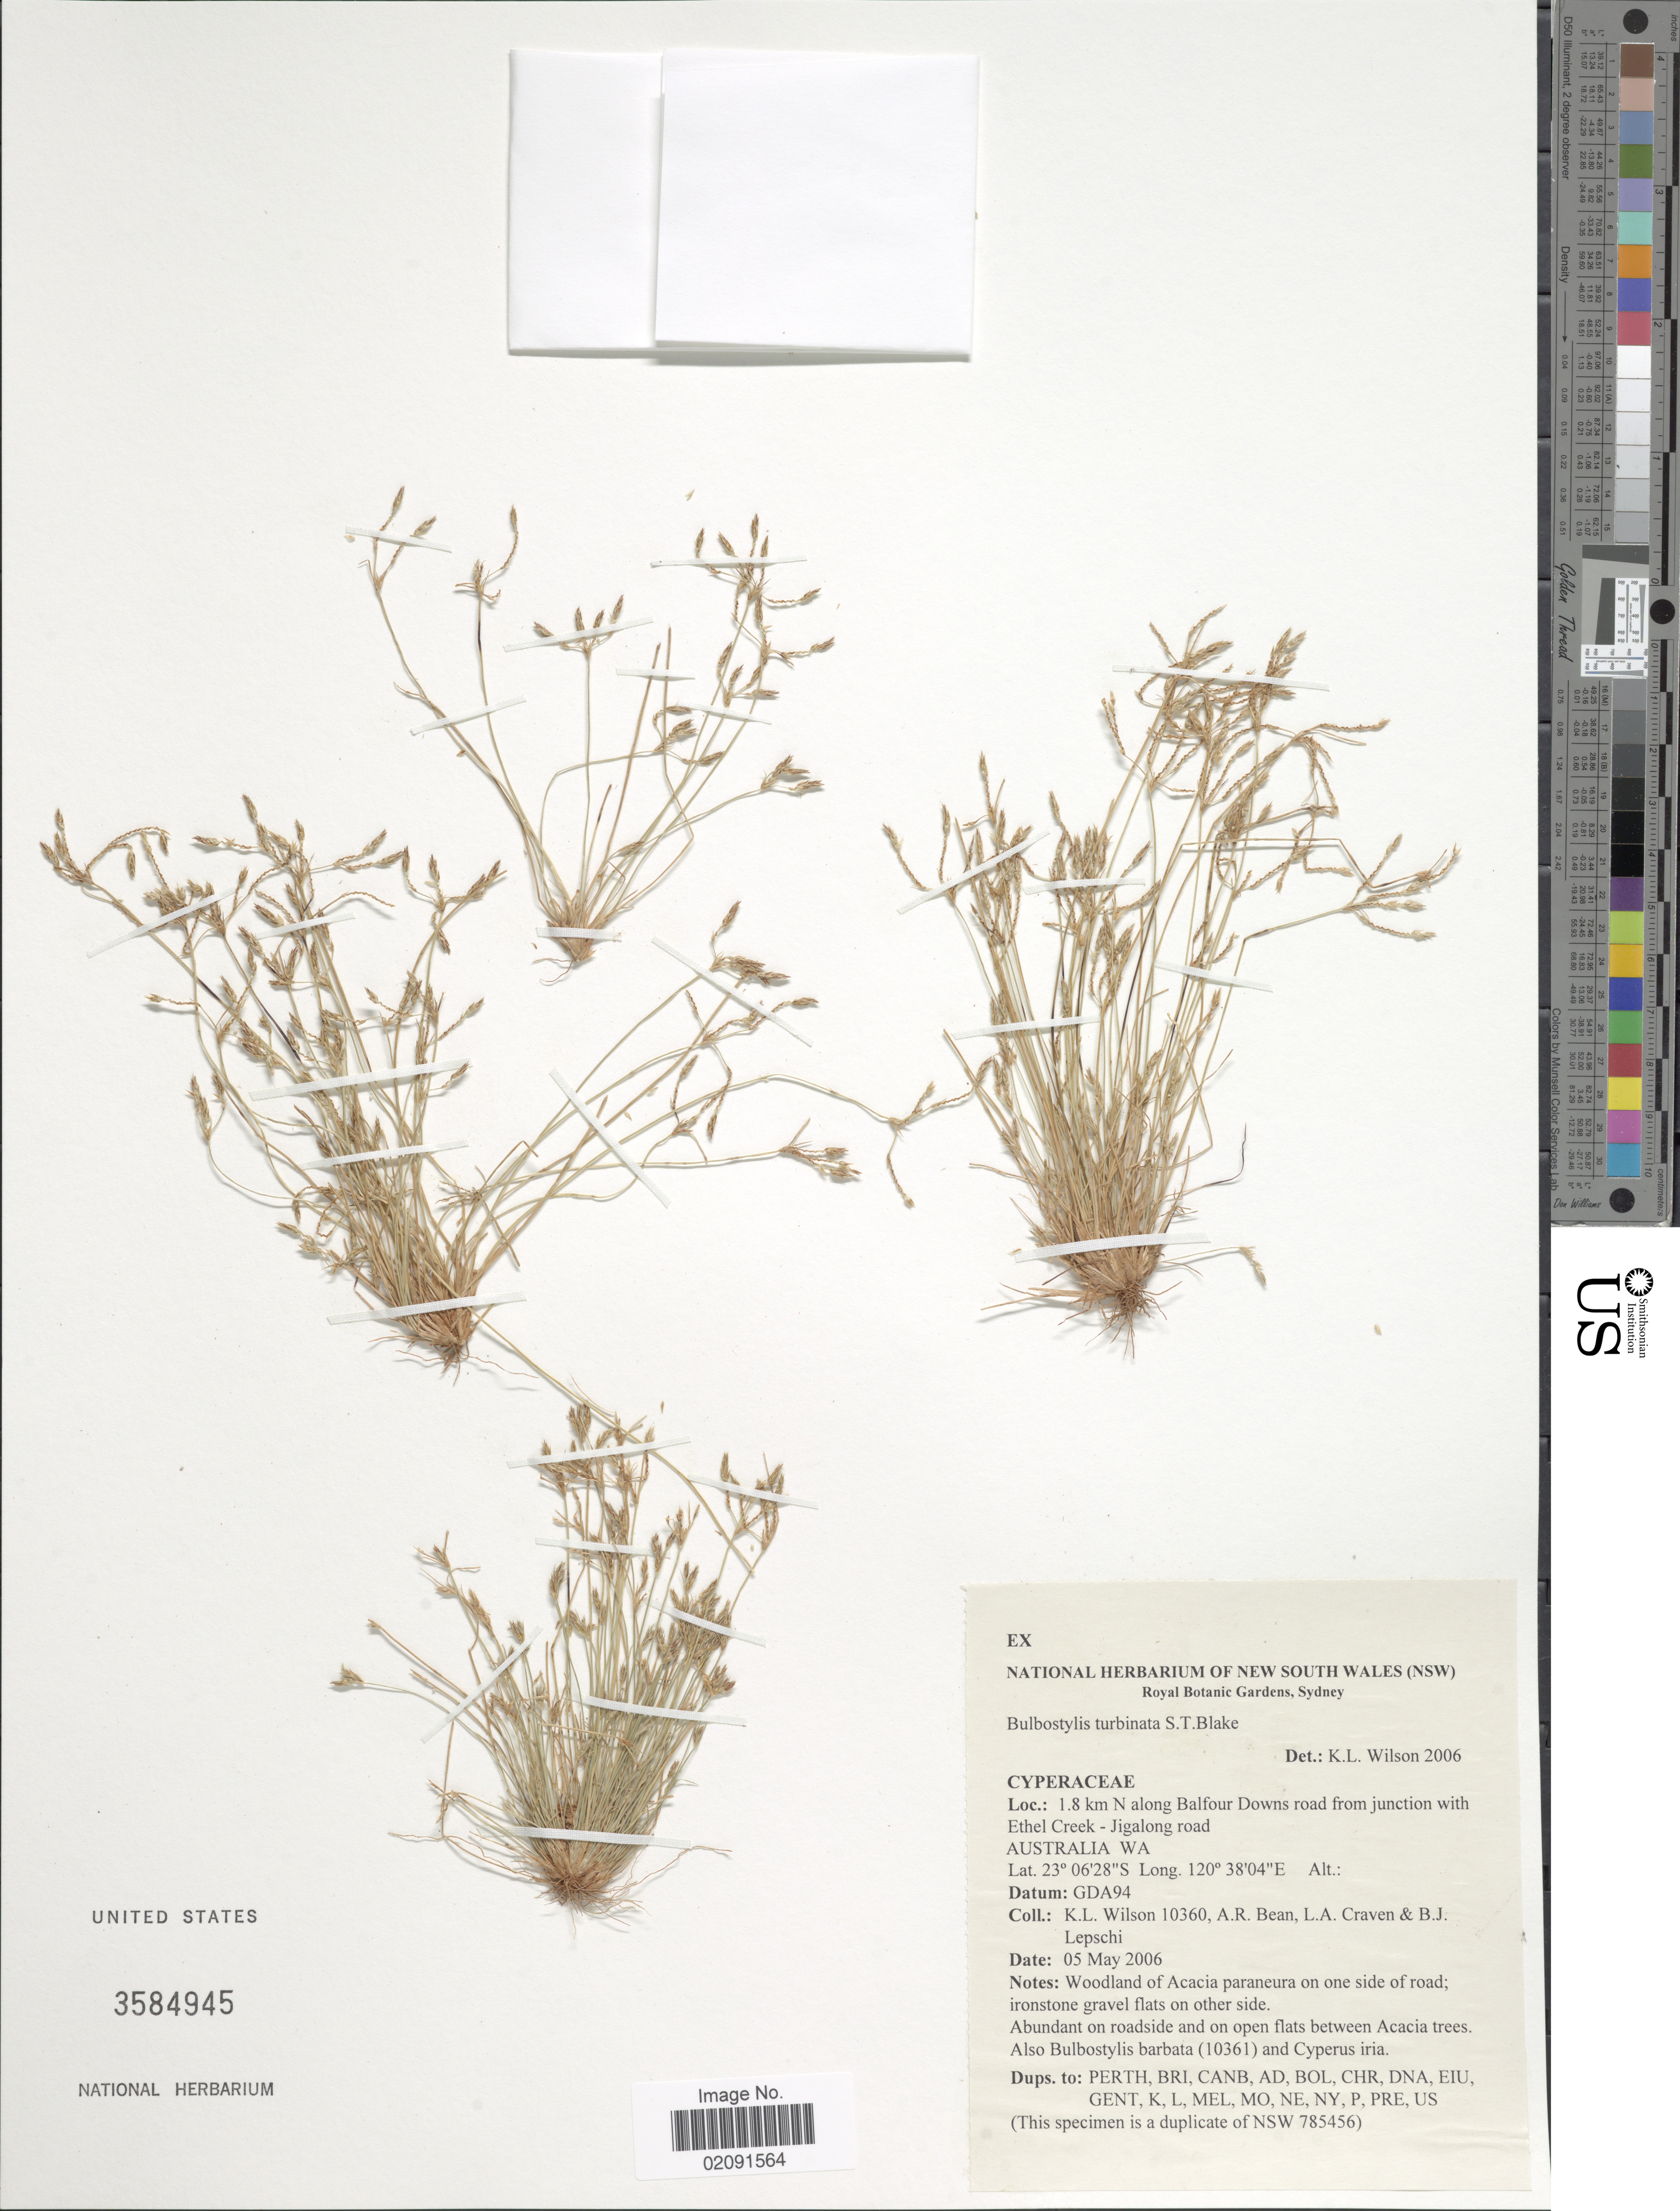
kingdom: Plantae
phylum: Tracheophyta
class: Liliopsida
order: Poales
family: Cyperaceae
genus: Bulbostylis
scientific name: Bulbostylis turbinata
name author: S.T. Blake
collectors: K. L. Wilson, A. R. Bean, L. A. Craven & B. Lepschi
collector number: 10360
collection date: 2006-05-05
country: Australia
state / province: Western Australia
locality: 1.8 km N along Balfour Downs road from junction with Ethel Creek-Jigalong road.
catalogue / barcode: US 3584945